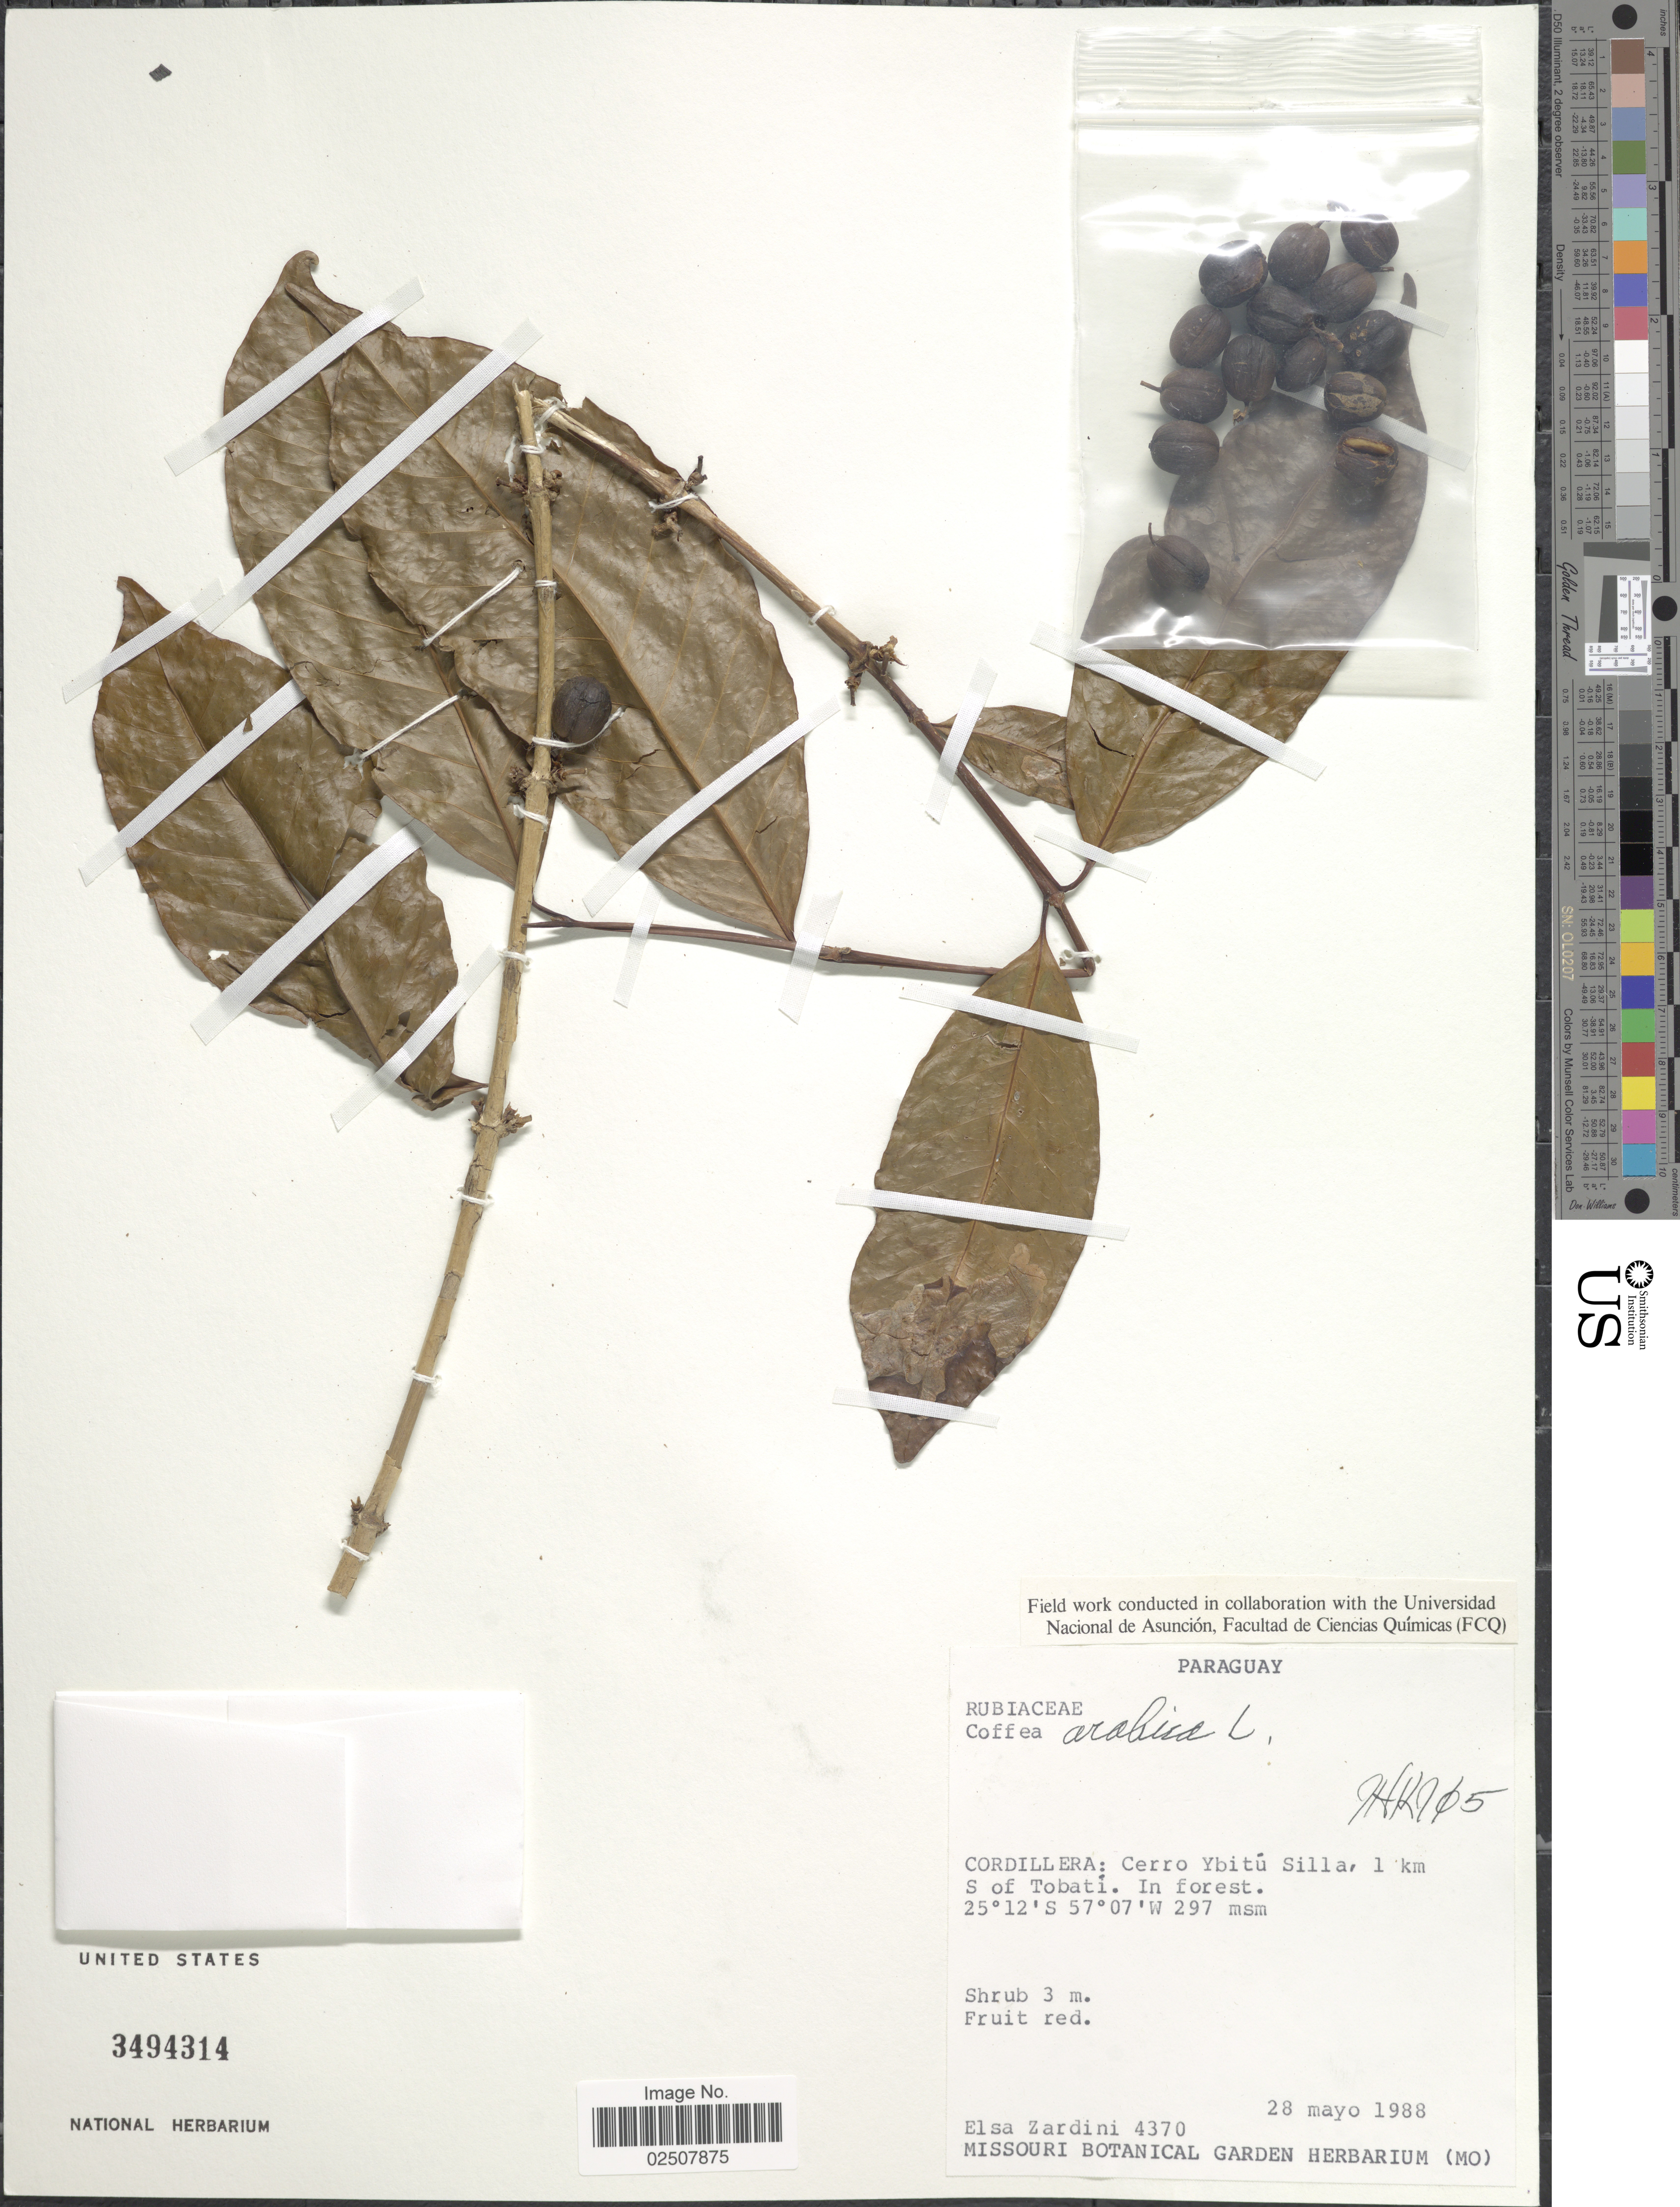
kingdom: Plantae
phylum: Tracheophyta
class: Magnoliopsida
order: Gentianales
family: Rubiaceae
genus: Coffea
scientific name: Coffea arabica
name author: L.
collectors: E. M. Zardini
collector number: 4370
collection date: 1988-05-28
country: Paraguay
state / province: Cordillera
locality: Cerro Ybitú Silla, 1 km S of Tobatí. In forest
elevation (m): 297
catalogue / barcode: US 3494314